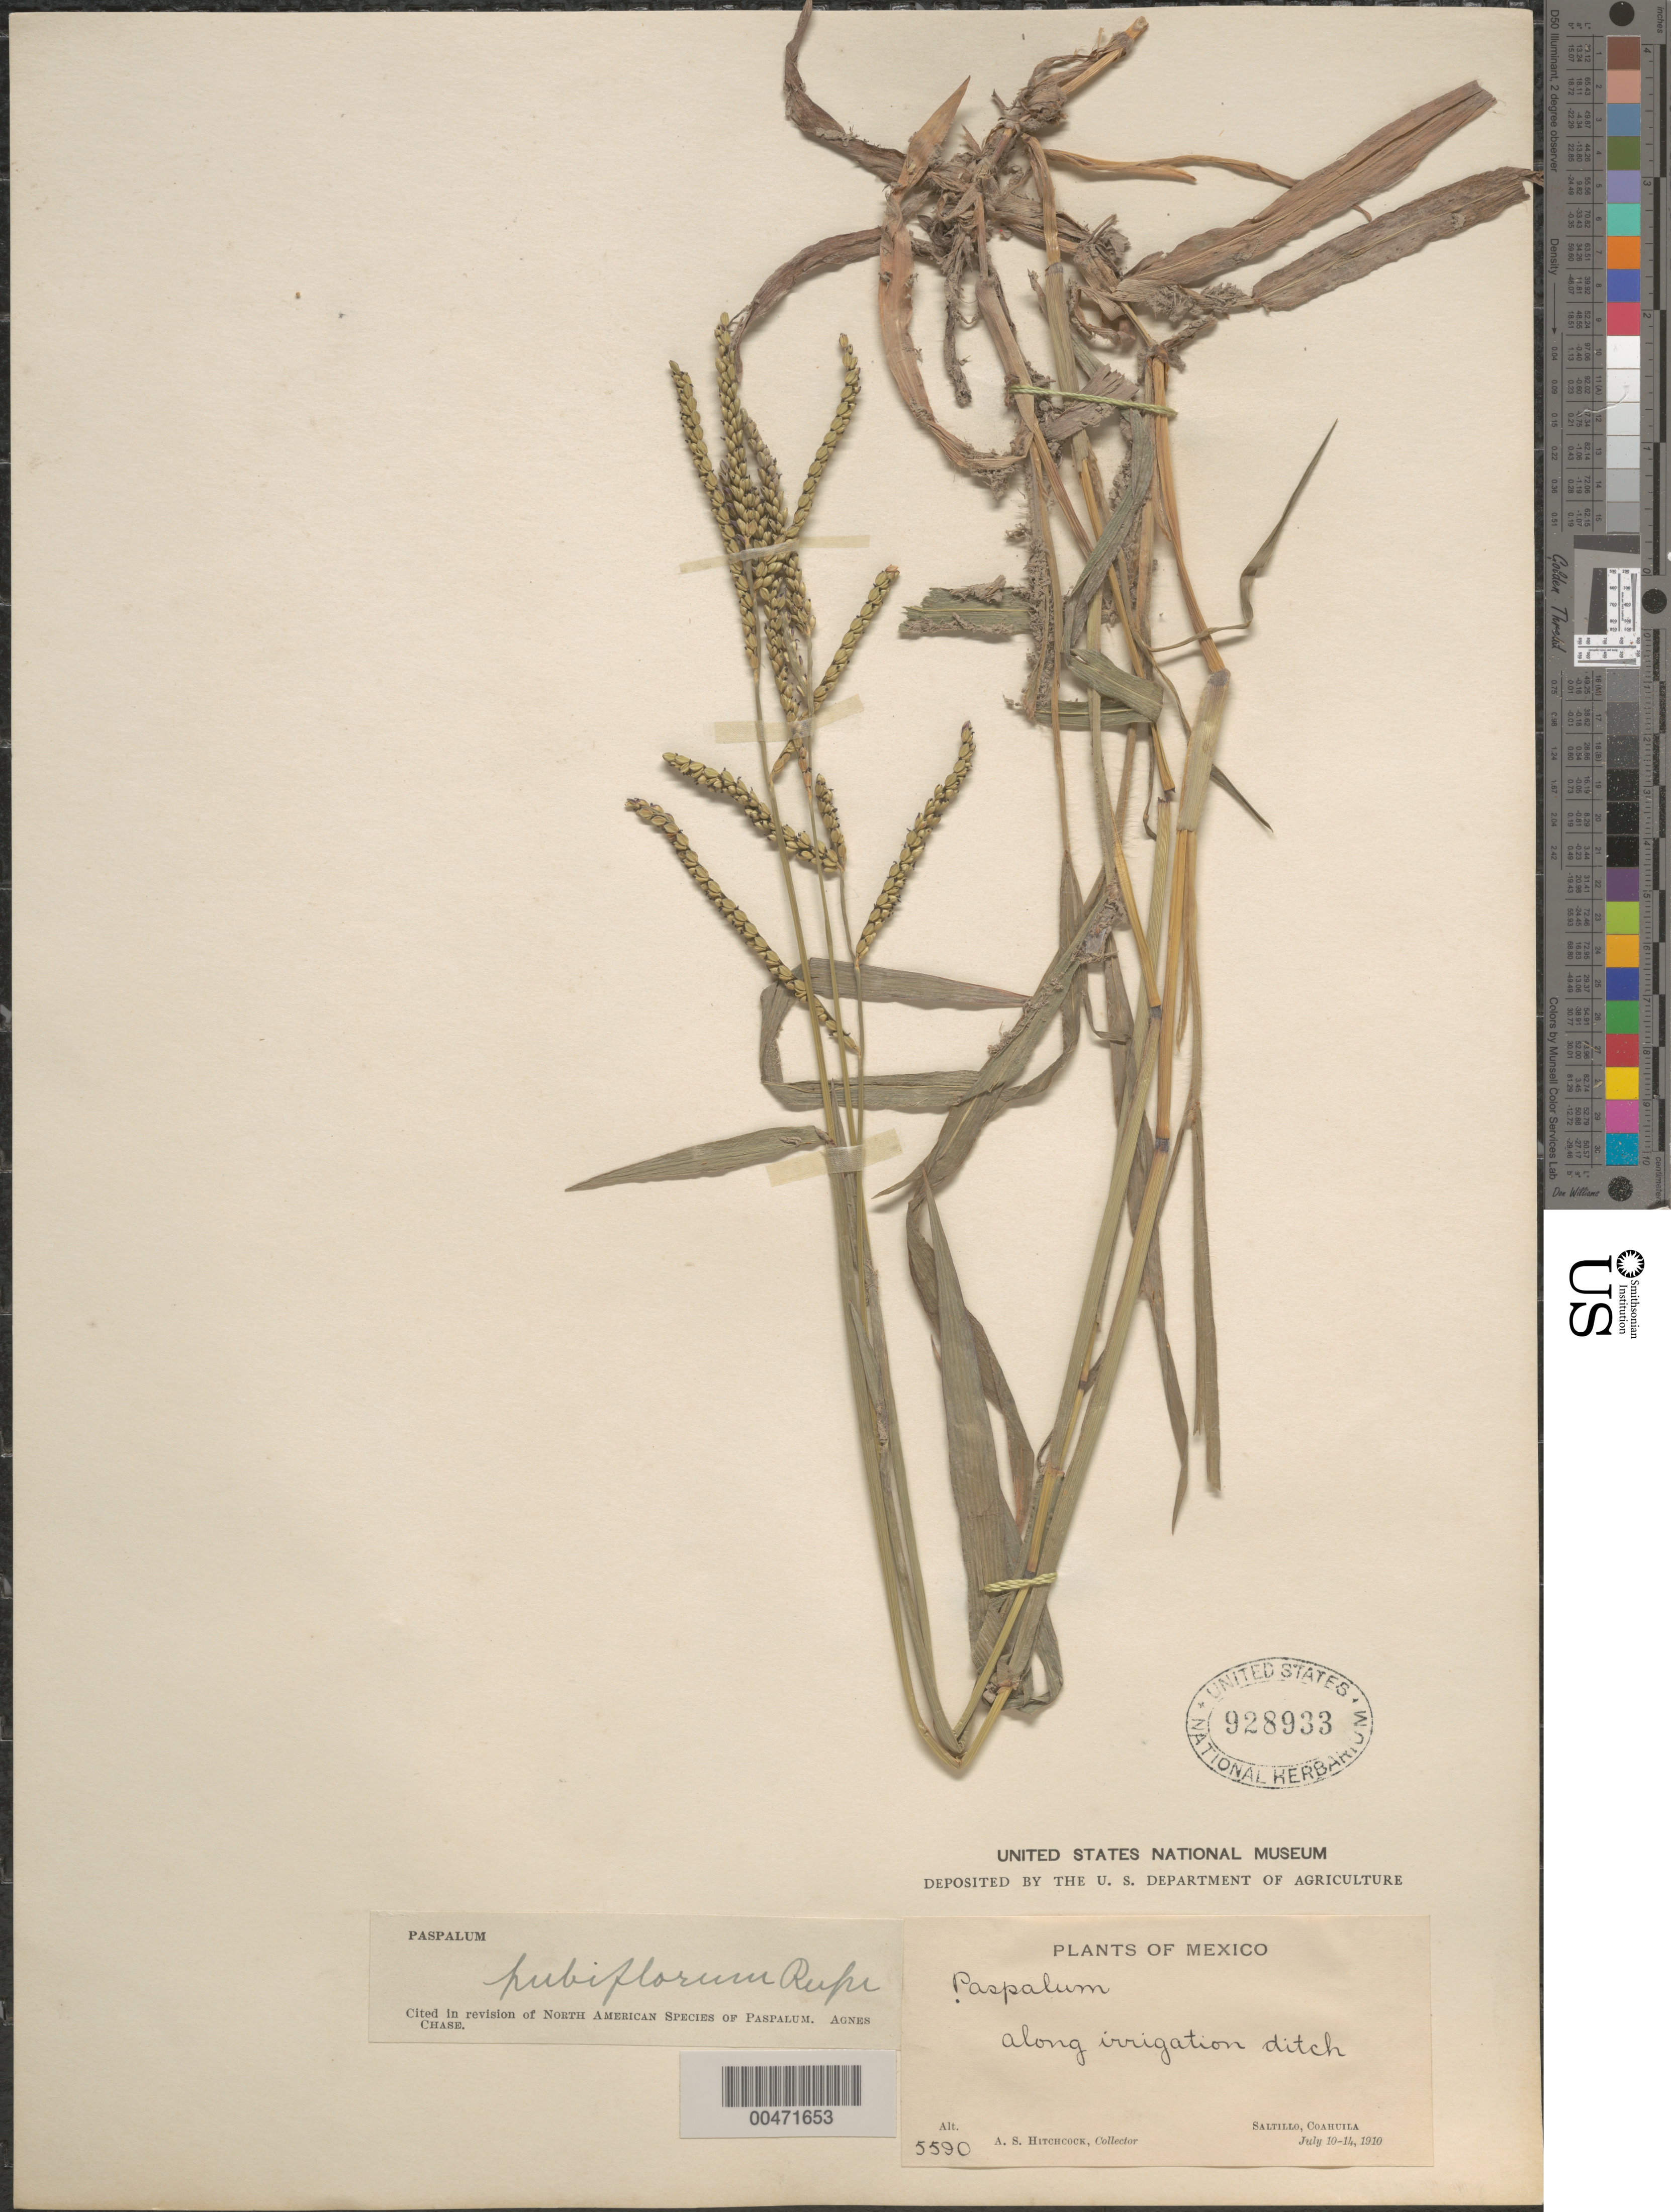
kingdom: Plantae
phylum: Tracheophyta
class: Liliopsida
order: Poales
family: Poaceae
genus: Paspalum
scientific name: Paspalum pubiflorum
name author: Rupr. ex E. Fourn.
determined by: Chase, [M.] Agnes, (US)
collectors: A. S. Hitchcock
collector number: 5590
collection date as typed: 10 Jul 1910 to 14 Jul 1910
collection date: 1910-07-10/1910-07-14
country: Mexico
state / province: Coahuila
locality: Saltillo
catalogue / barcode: US 928933